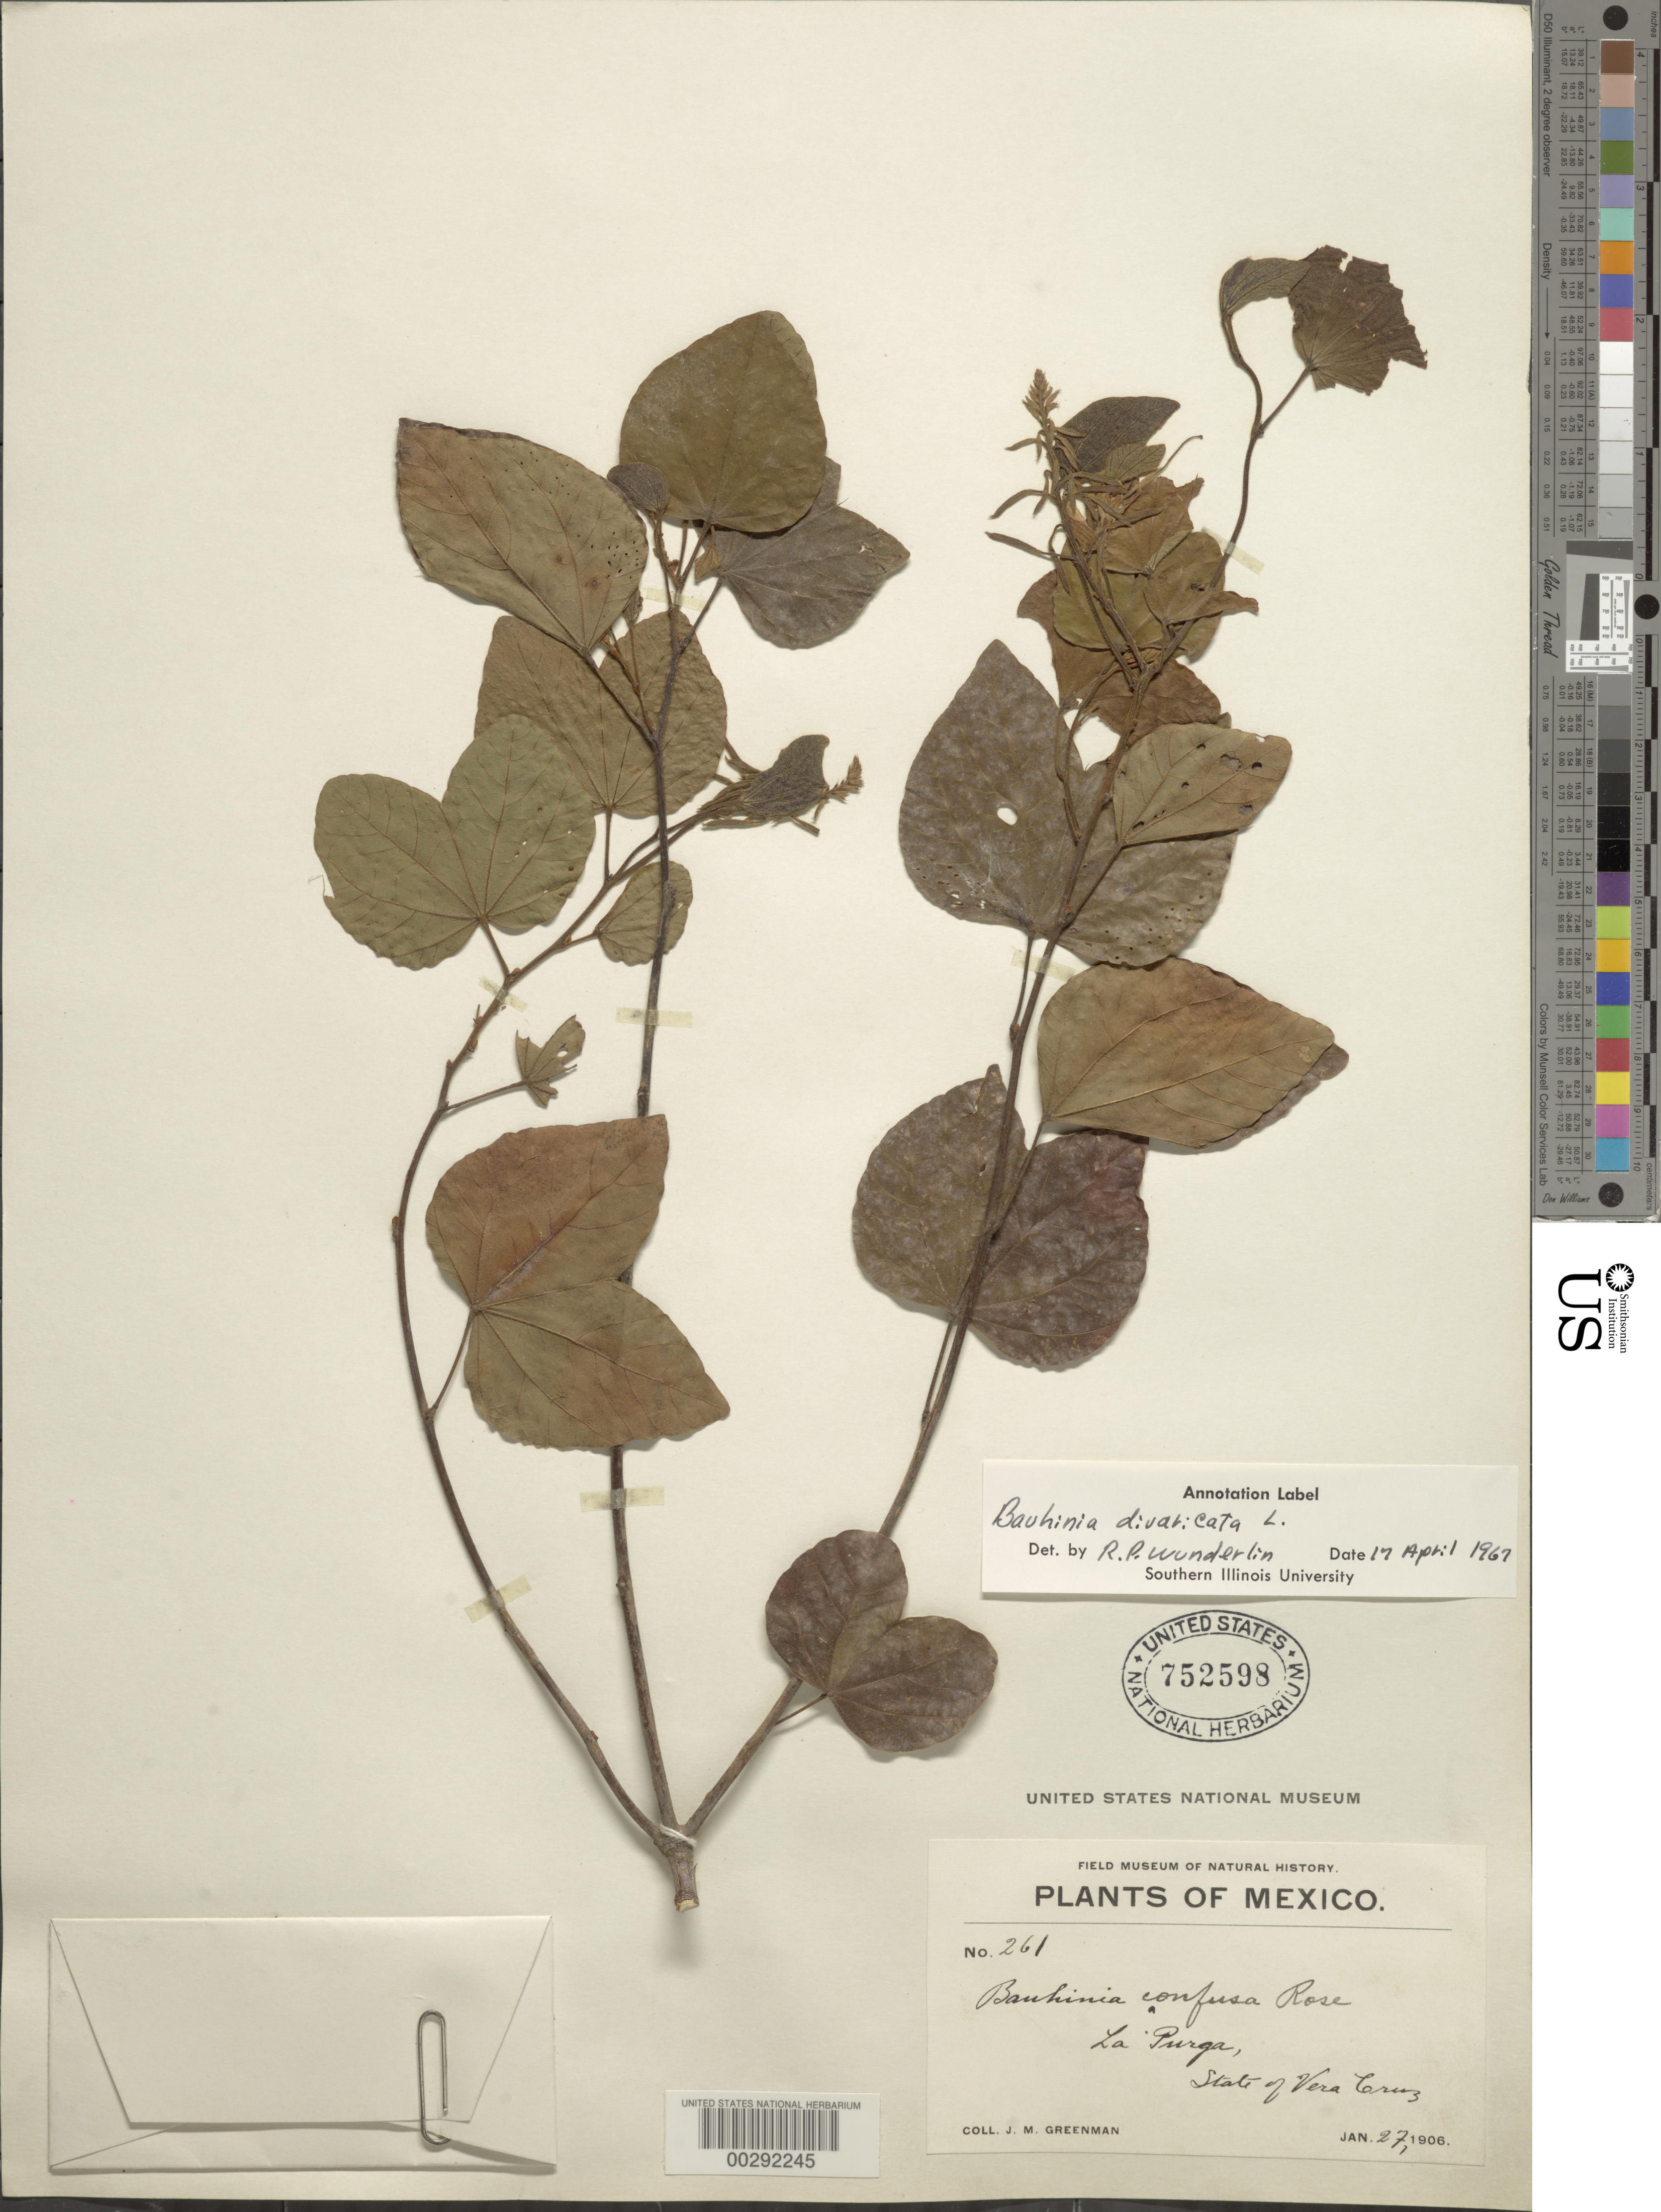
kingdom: Plantae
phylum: Tracheophyta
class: Magnoliopsida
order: Fabales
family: Fabaceae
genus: Bauhinia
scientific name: Bauhinia divaricata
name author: L.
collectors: J. M. Greenman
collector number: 261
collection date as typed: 27 Jan 1906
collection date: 1906-01-27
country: Mexico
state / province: Veracruz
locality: La purga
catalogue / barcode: US 752598